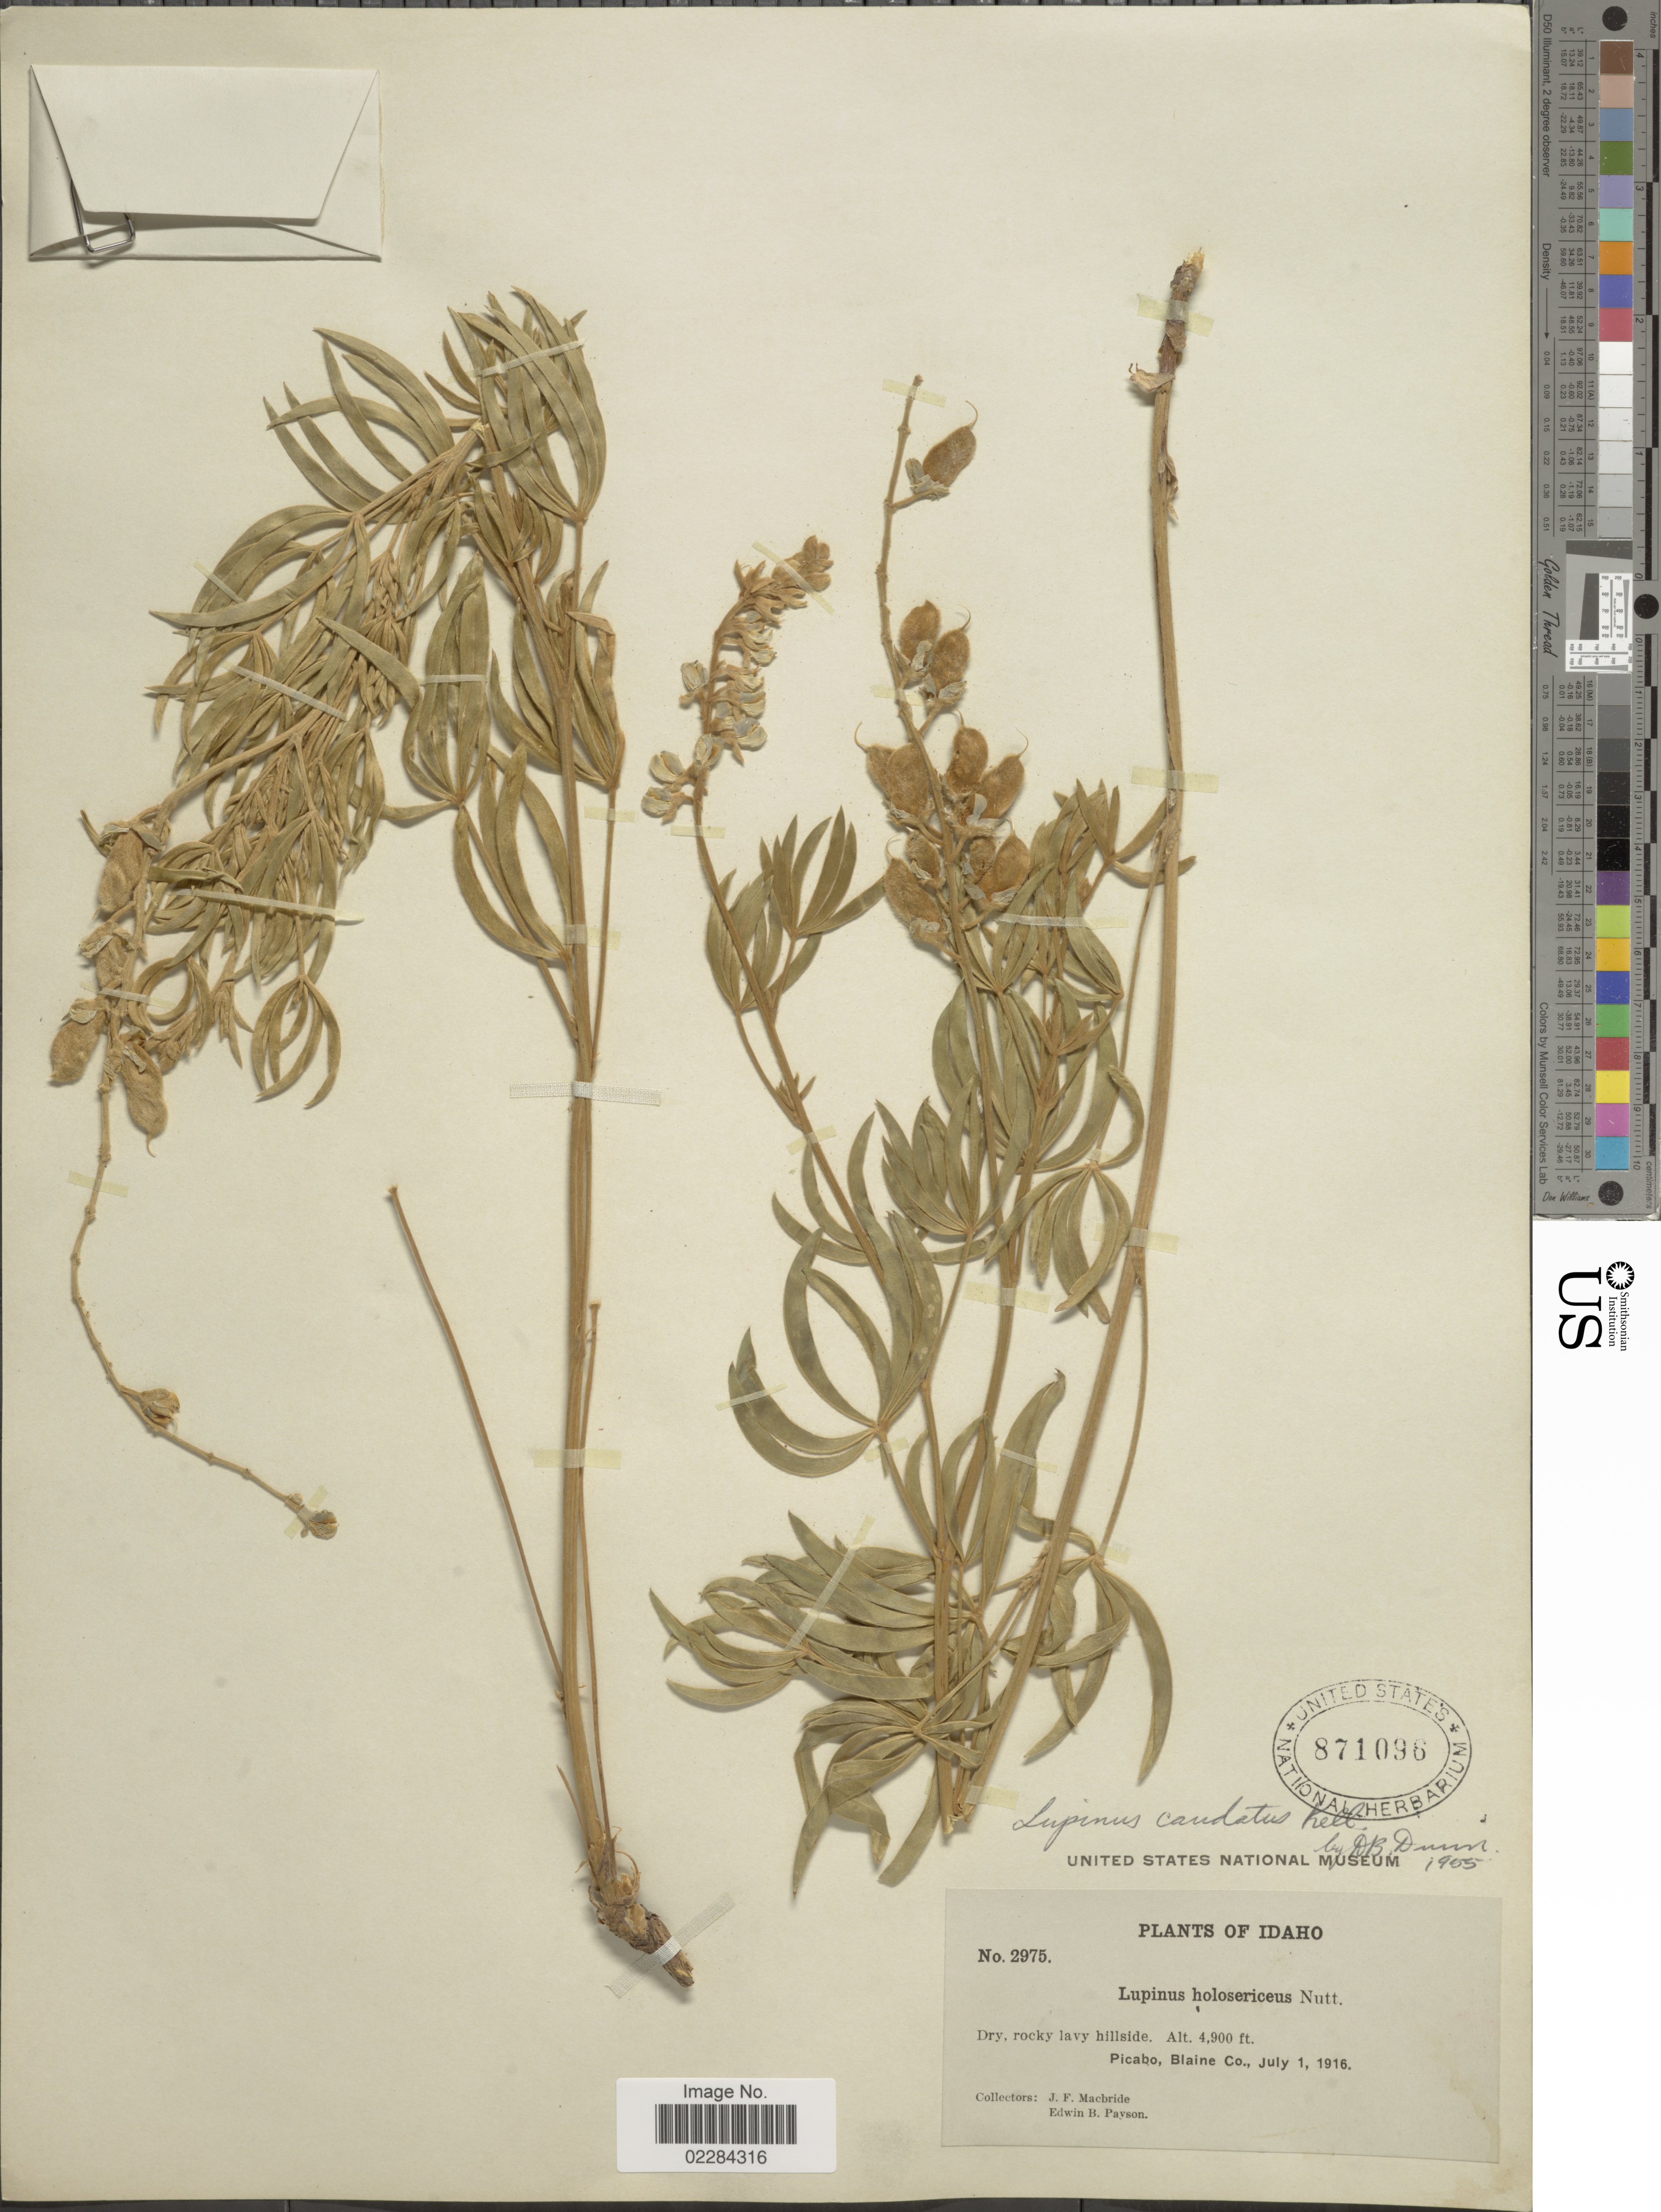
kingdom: Plantae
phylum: Tracheophyta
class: Magnoliopsida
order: Fabales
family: Fabaceae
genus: Lupinus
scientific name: Lupinus caudatus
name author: Kellogg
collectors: J. F. Macbride & E. B. Payson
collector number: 2975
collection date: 1916-07-01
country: United States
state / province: Idaho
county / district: Blaine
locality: Dry, rocky lavy hillside. Picabo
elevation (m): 1494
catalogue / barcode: US 871096